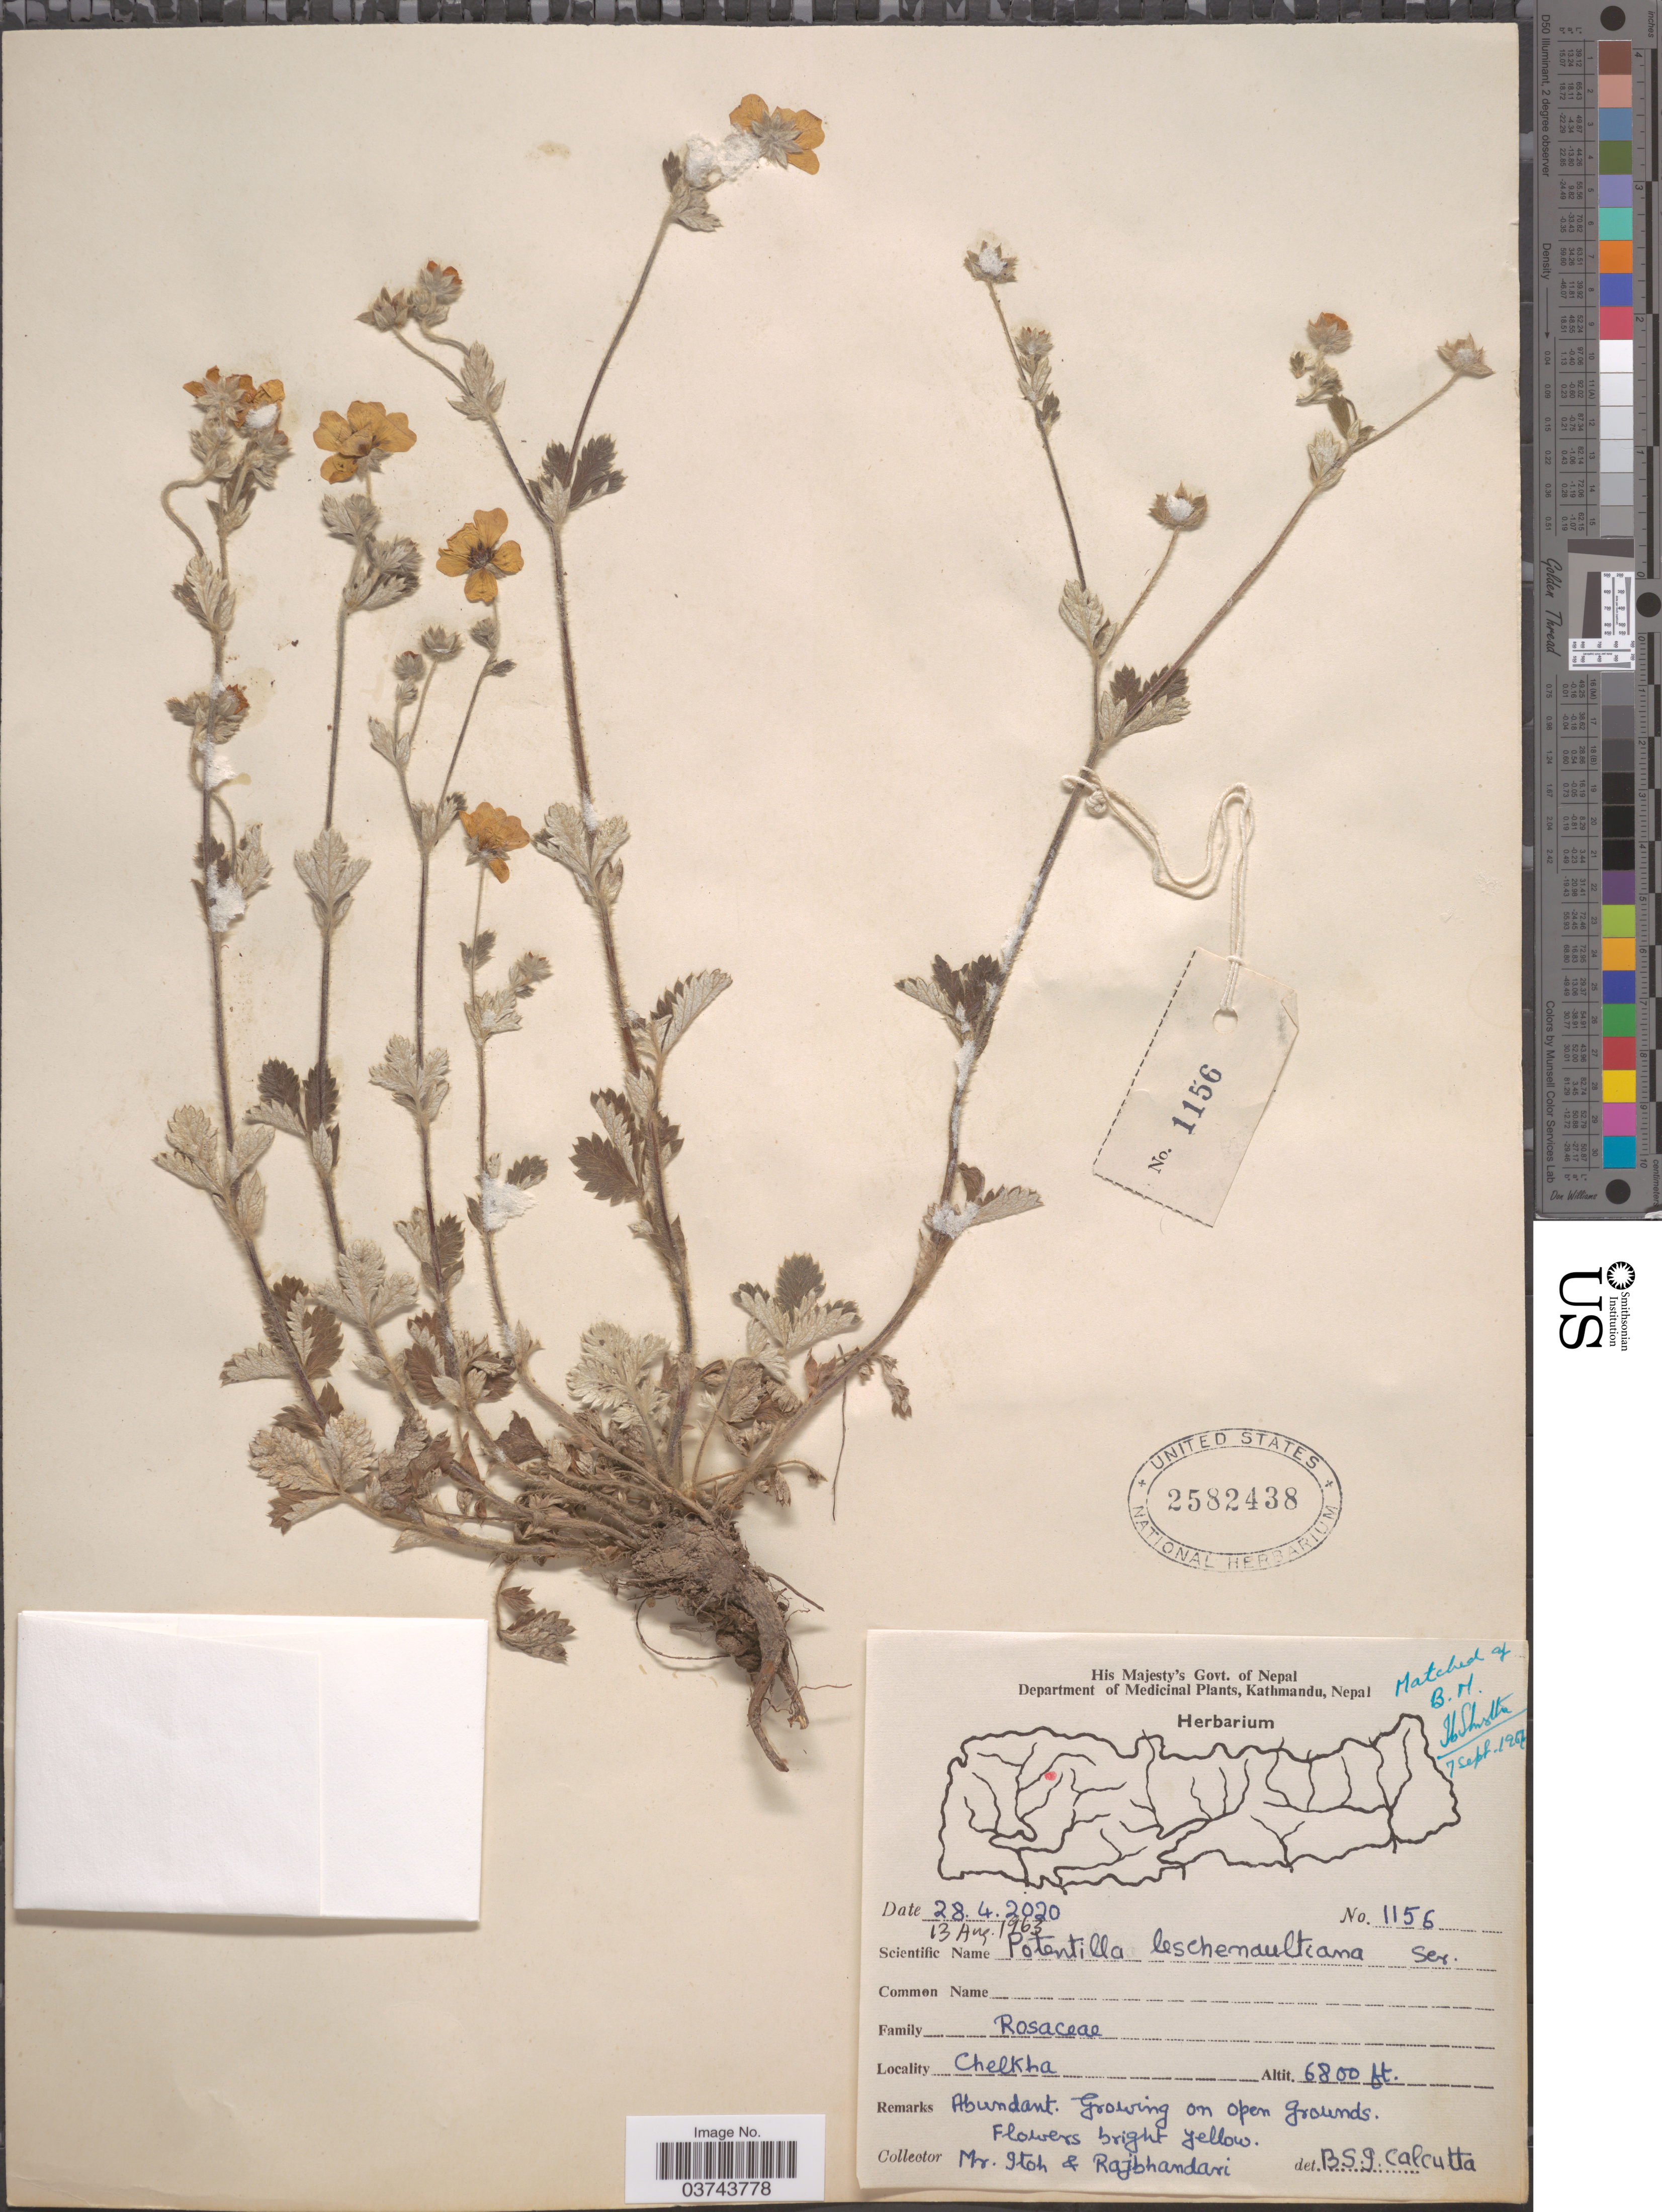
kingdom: Plantae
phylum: Tracheophyta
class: Magnoliopsida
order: Rosales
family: Rosaceae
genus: Potentilla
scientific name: Potentilla leschenaultiana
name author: Ser.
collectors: Mr. Itoh & Rajbhandari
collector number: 1156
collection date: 1963-08-13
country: Nepal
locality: Chelkha.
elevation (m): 2073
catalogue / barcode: US 2582438